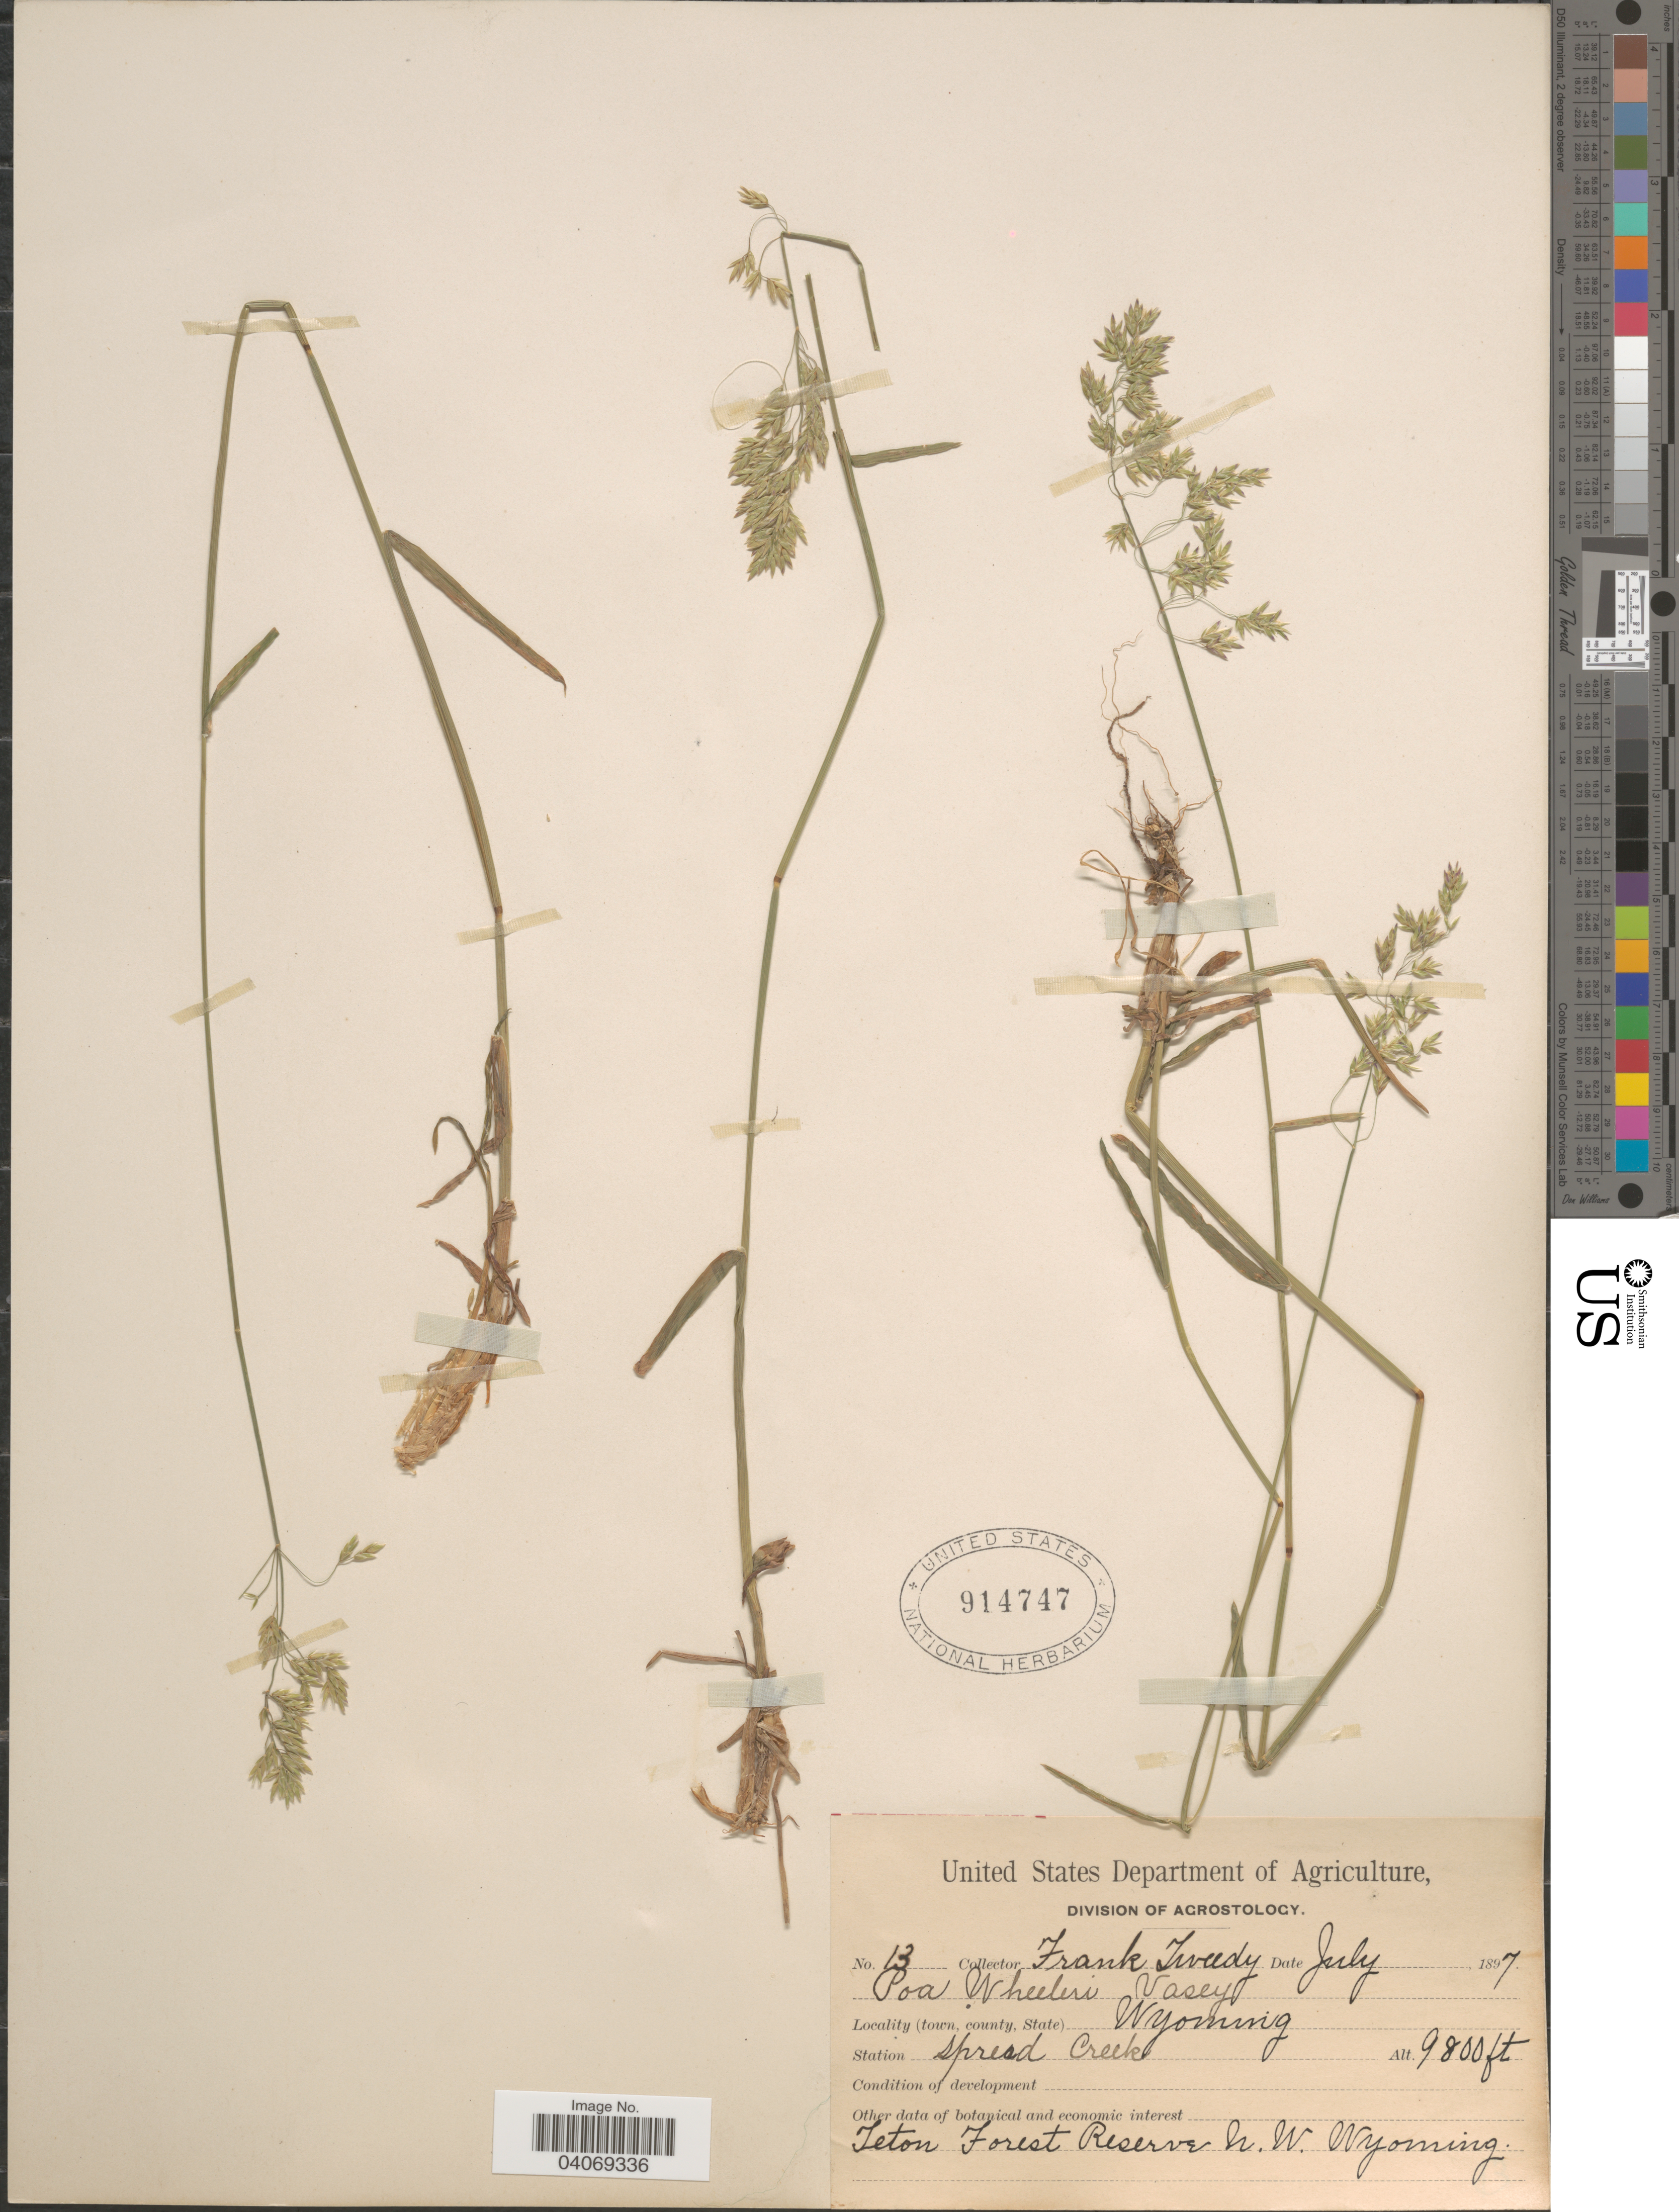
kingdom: Plantae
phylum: Tracheophyta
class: Liliopsida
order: Poales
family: Poaceae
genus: Poa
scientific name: Poa wheeleri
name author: Vasey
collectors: F. Tweedy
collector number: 13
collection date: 1897-07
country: United States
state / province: Wyoming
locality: Spread Creek. Teton Forest Reserve N.W. Wyoming.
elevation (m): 2987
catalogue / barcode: US 914747